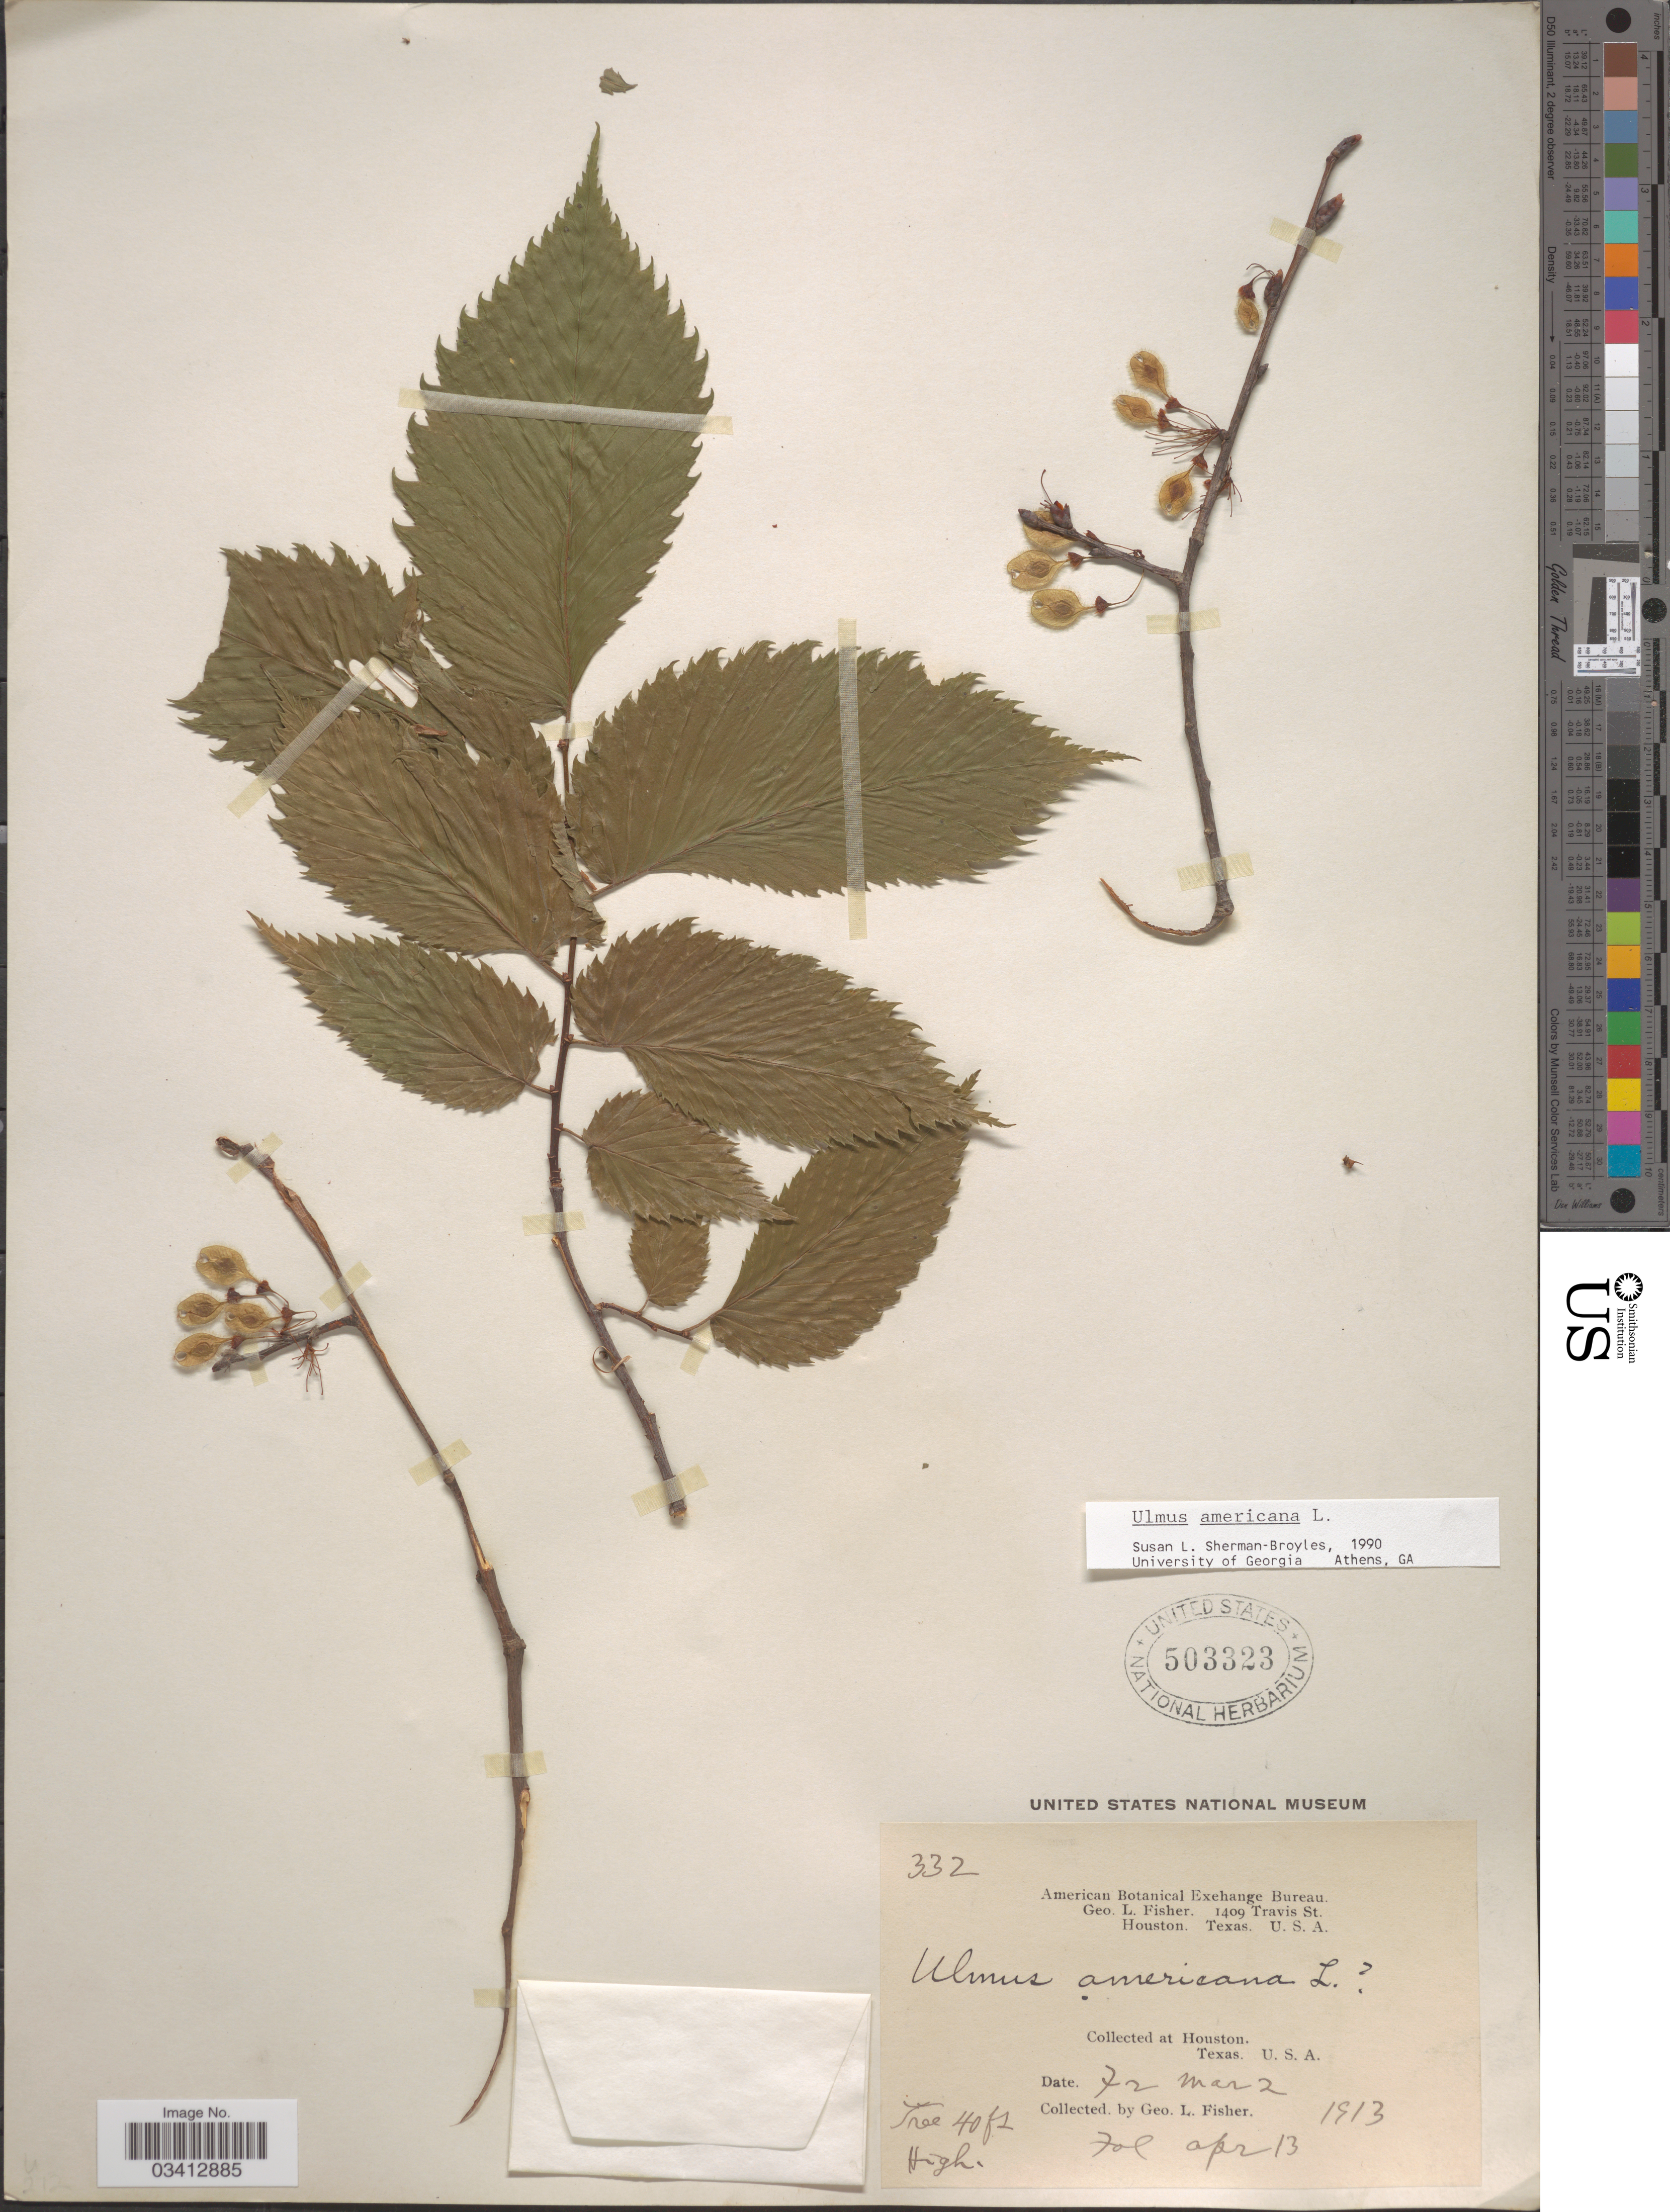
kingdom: Plantae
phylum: Tracheophyta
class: Magnoliopsida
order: Rosales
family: Ulmaceae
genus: Ulmus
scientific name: Ulmus americana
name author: L.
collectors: G. L. Fisher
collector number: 332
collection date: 1913-03-02/1913-04-13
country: United States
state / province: Texas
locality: Houston.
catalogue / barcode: US 503323